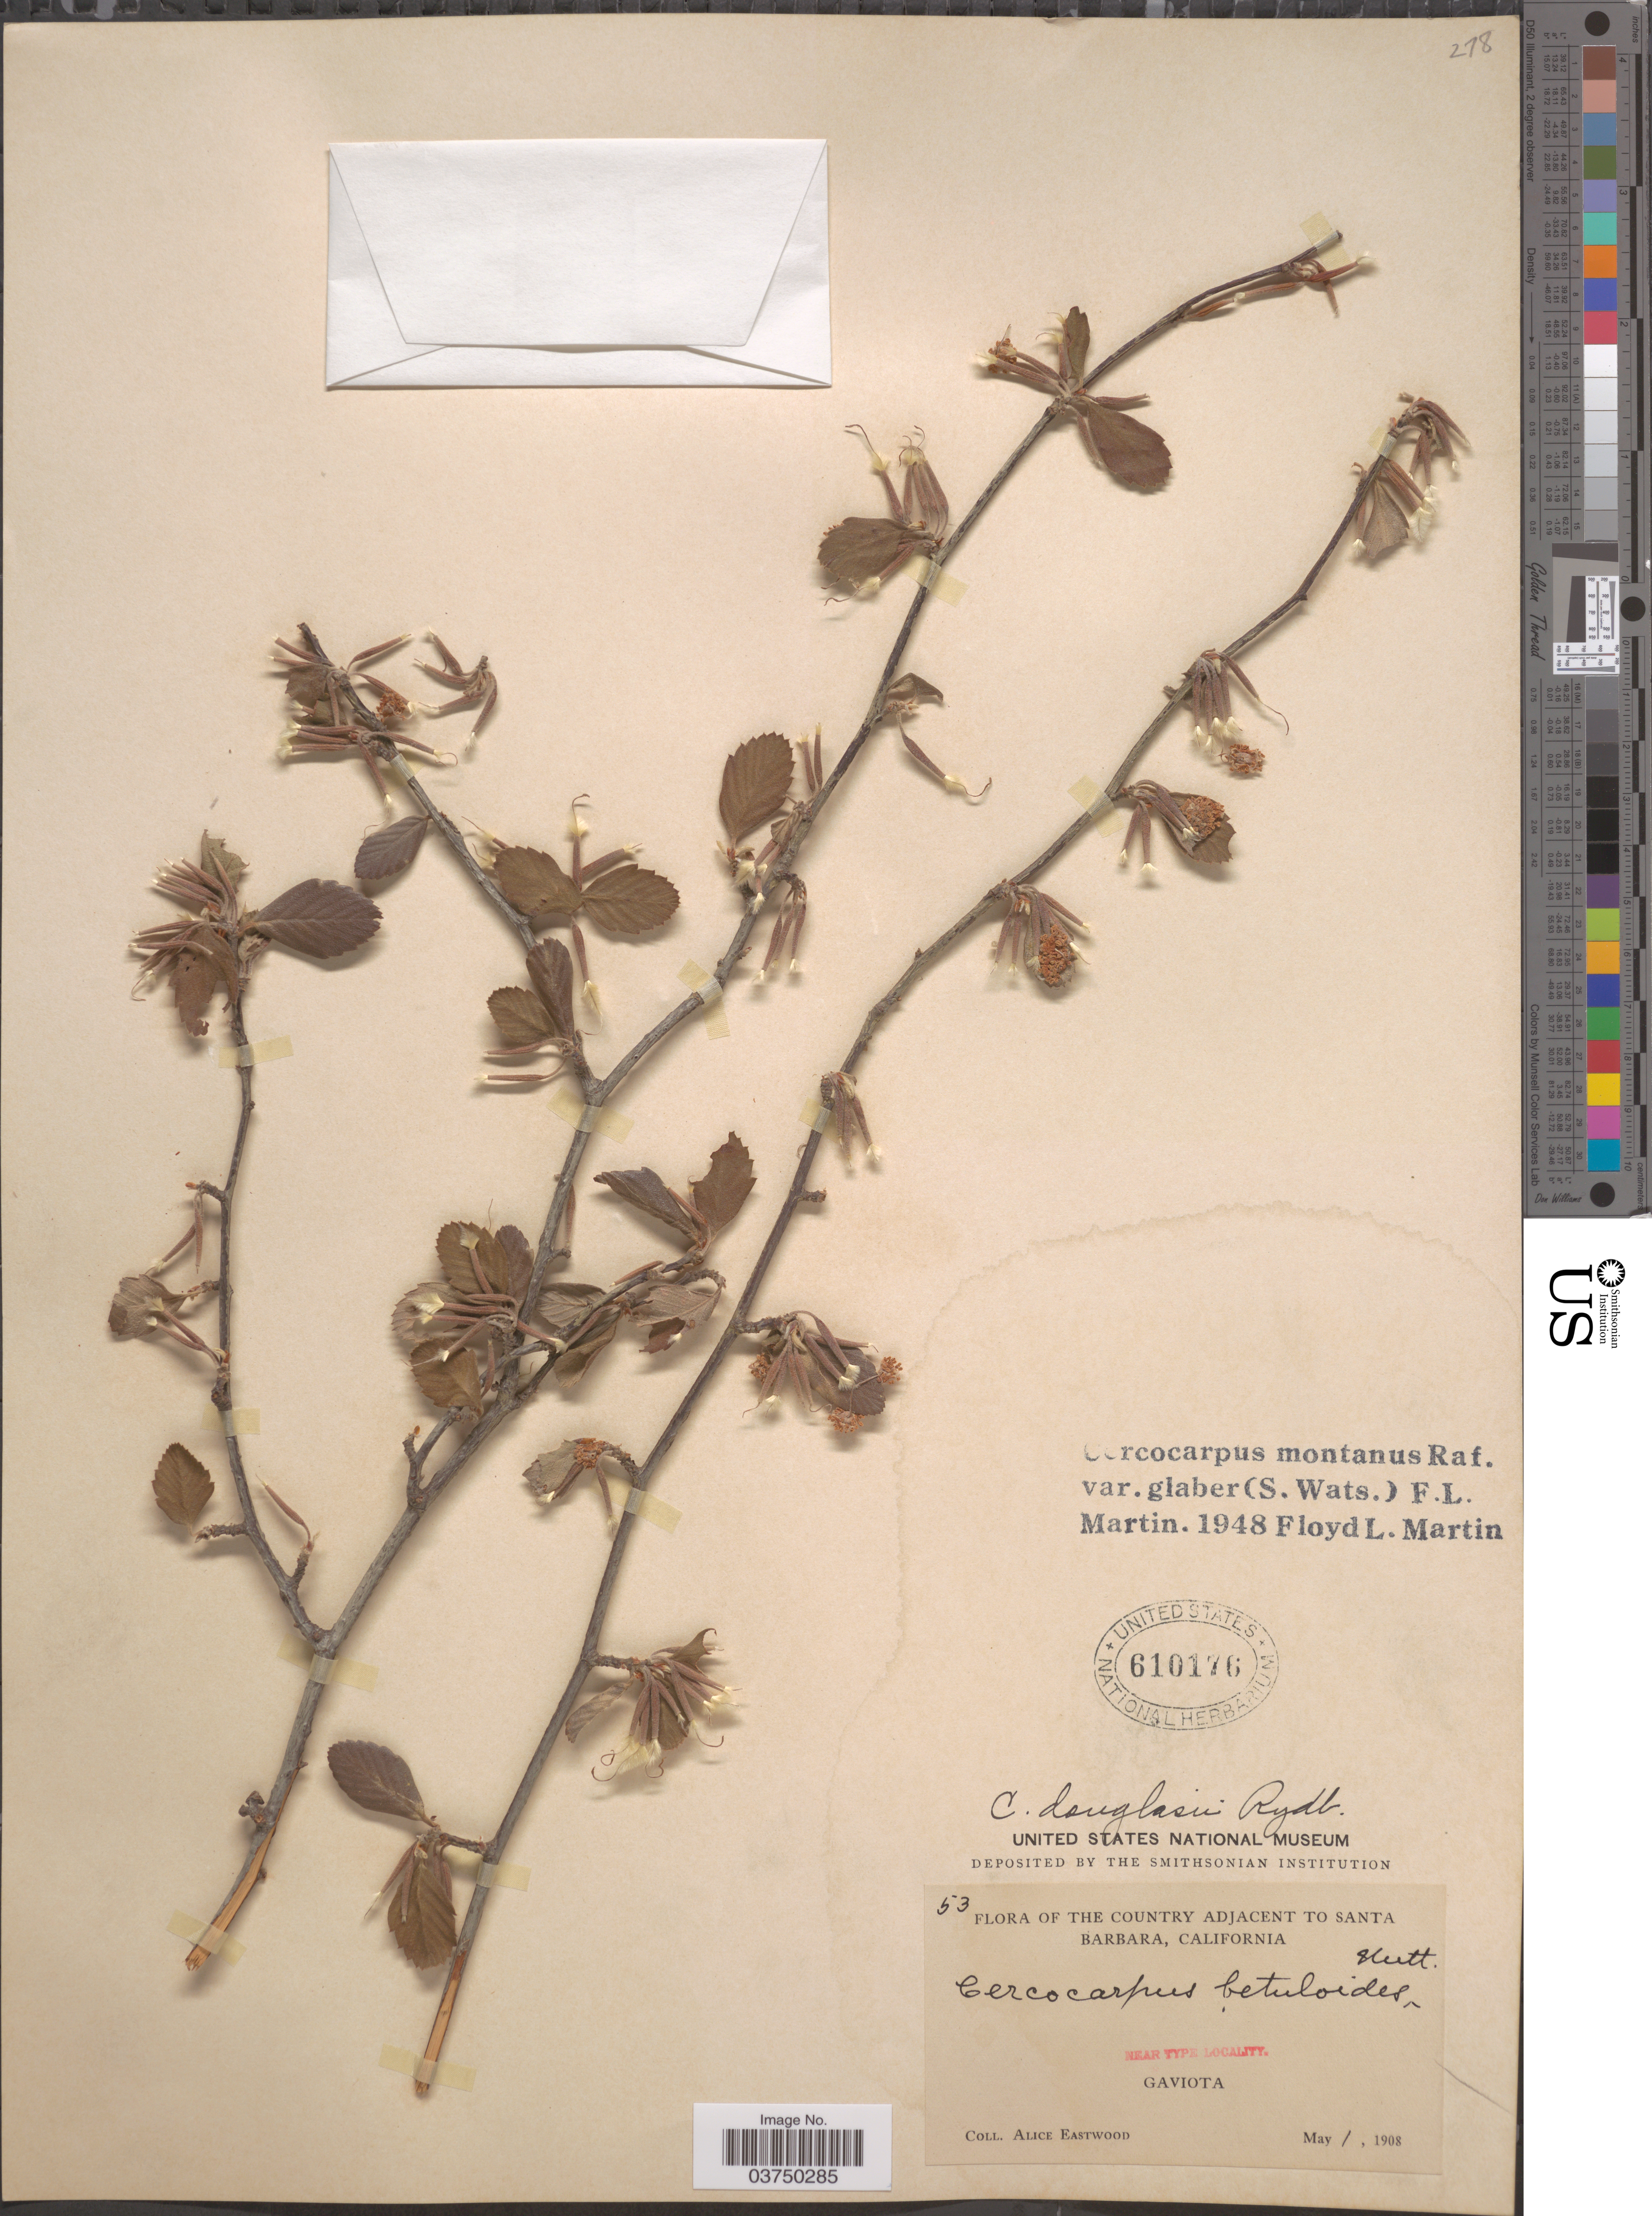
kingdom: Plantae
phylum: Tracheophyta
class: Magnoliopsida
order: Rosales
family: Rosaceae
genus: Cercocarpus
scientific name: Cercocarpus montanus var. glaber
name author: (S. Watson) F.L. Martin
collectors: A. Eastwood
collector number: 53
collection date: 1908-05-01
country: United States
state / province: California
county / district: Santa Barbara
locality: Country adjacent to Santa Barbara. Gaviota.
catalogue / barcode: US 610176